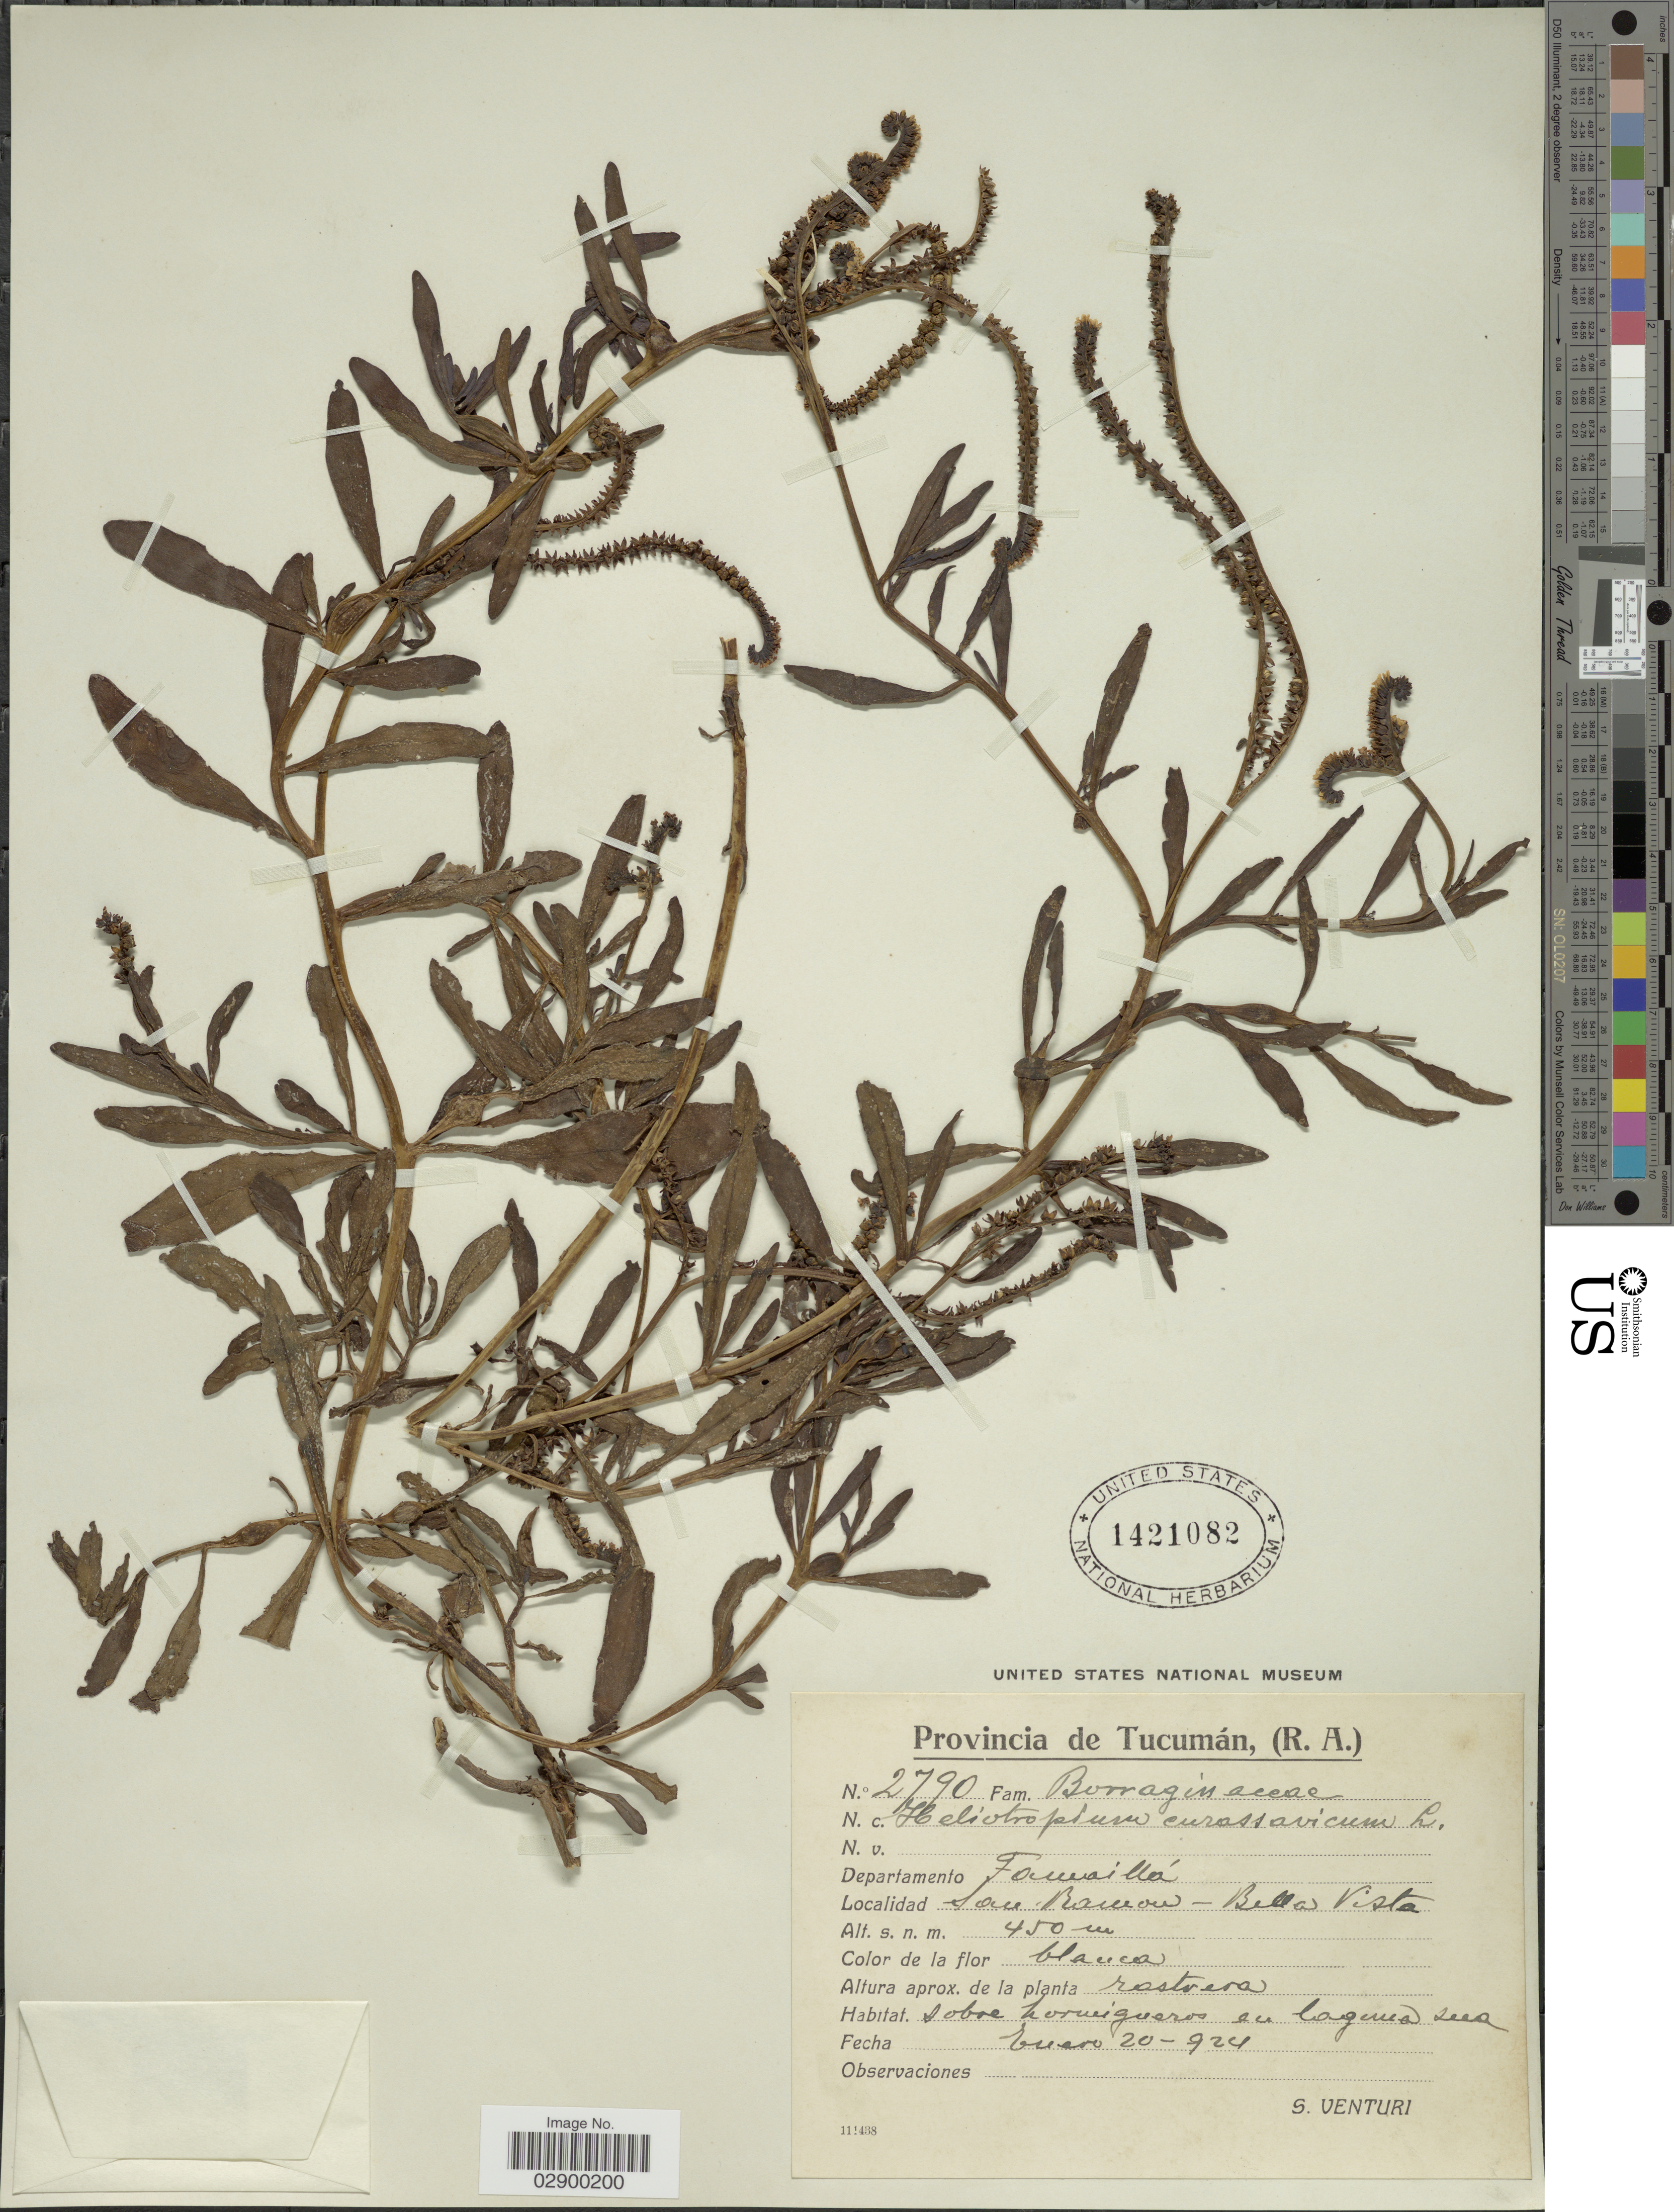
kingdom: Plantae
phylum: Tracheophyta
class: Magnoliopsida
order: Boraginales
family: Heliotropiaceae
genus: Heliotropium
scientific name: Heliotropium curassavicum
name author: L.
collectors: S. Venturi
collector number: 2790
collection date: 1924-01-20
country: Argentina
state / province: Tucuman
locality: Provincia de Tucumán, (R.A.), Departamento Famaillá, San Ramon - Bella Vista.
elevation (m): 450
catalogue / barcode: US 1421082